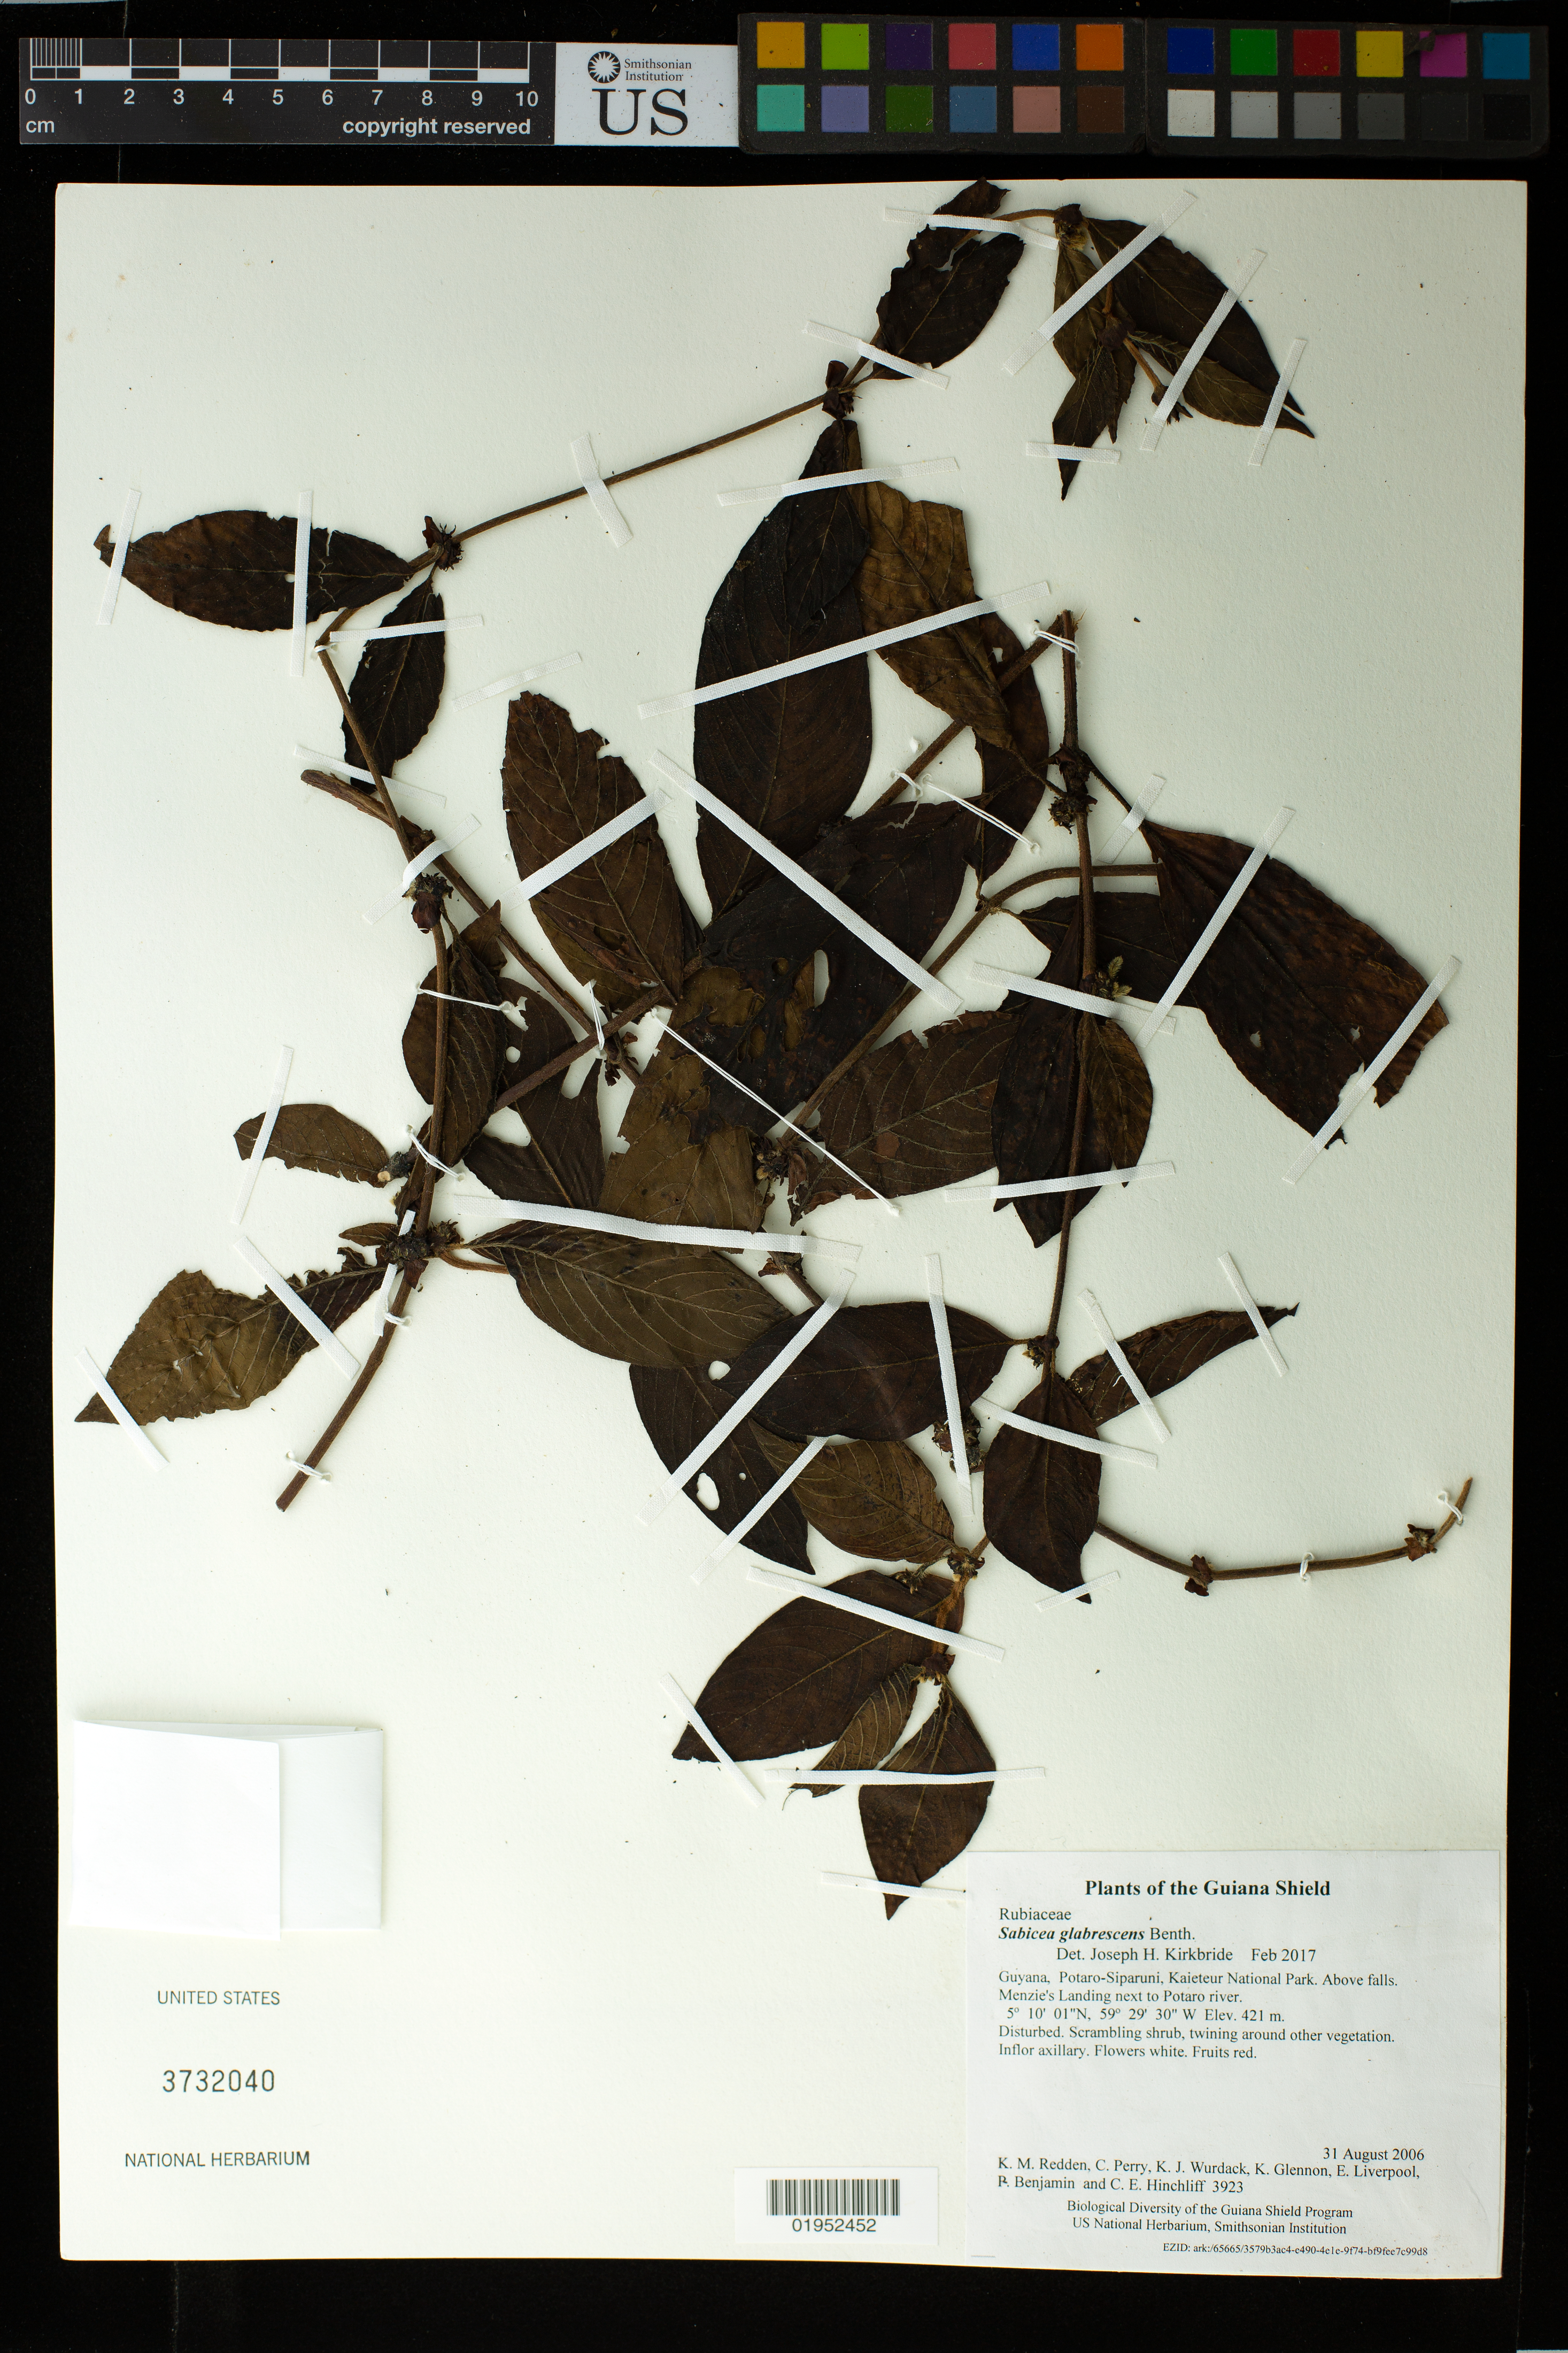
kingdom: Plantae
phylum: Tracheophyta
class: Magnoliopsida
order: Gentianales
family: Rubiaceae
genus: Sabicea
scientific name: Sabicea glabrescens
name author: Benth.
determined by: Kirkbride, J. H.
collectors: K. M. Redden, C. Perry, K. Wurdack, K. Glennon, E. Liverpool, P. Benjamin & C. E. Hinchliff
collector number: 3923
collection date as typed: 31 August 2006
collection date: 2006-08-31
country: Guyana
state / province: Potaro-Siparuni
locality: Kaieteur National Park. Above falls. Menzie's Landing next to Potaro river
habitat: Disturbed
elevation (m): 421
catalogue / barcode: US 3732040